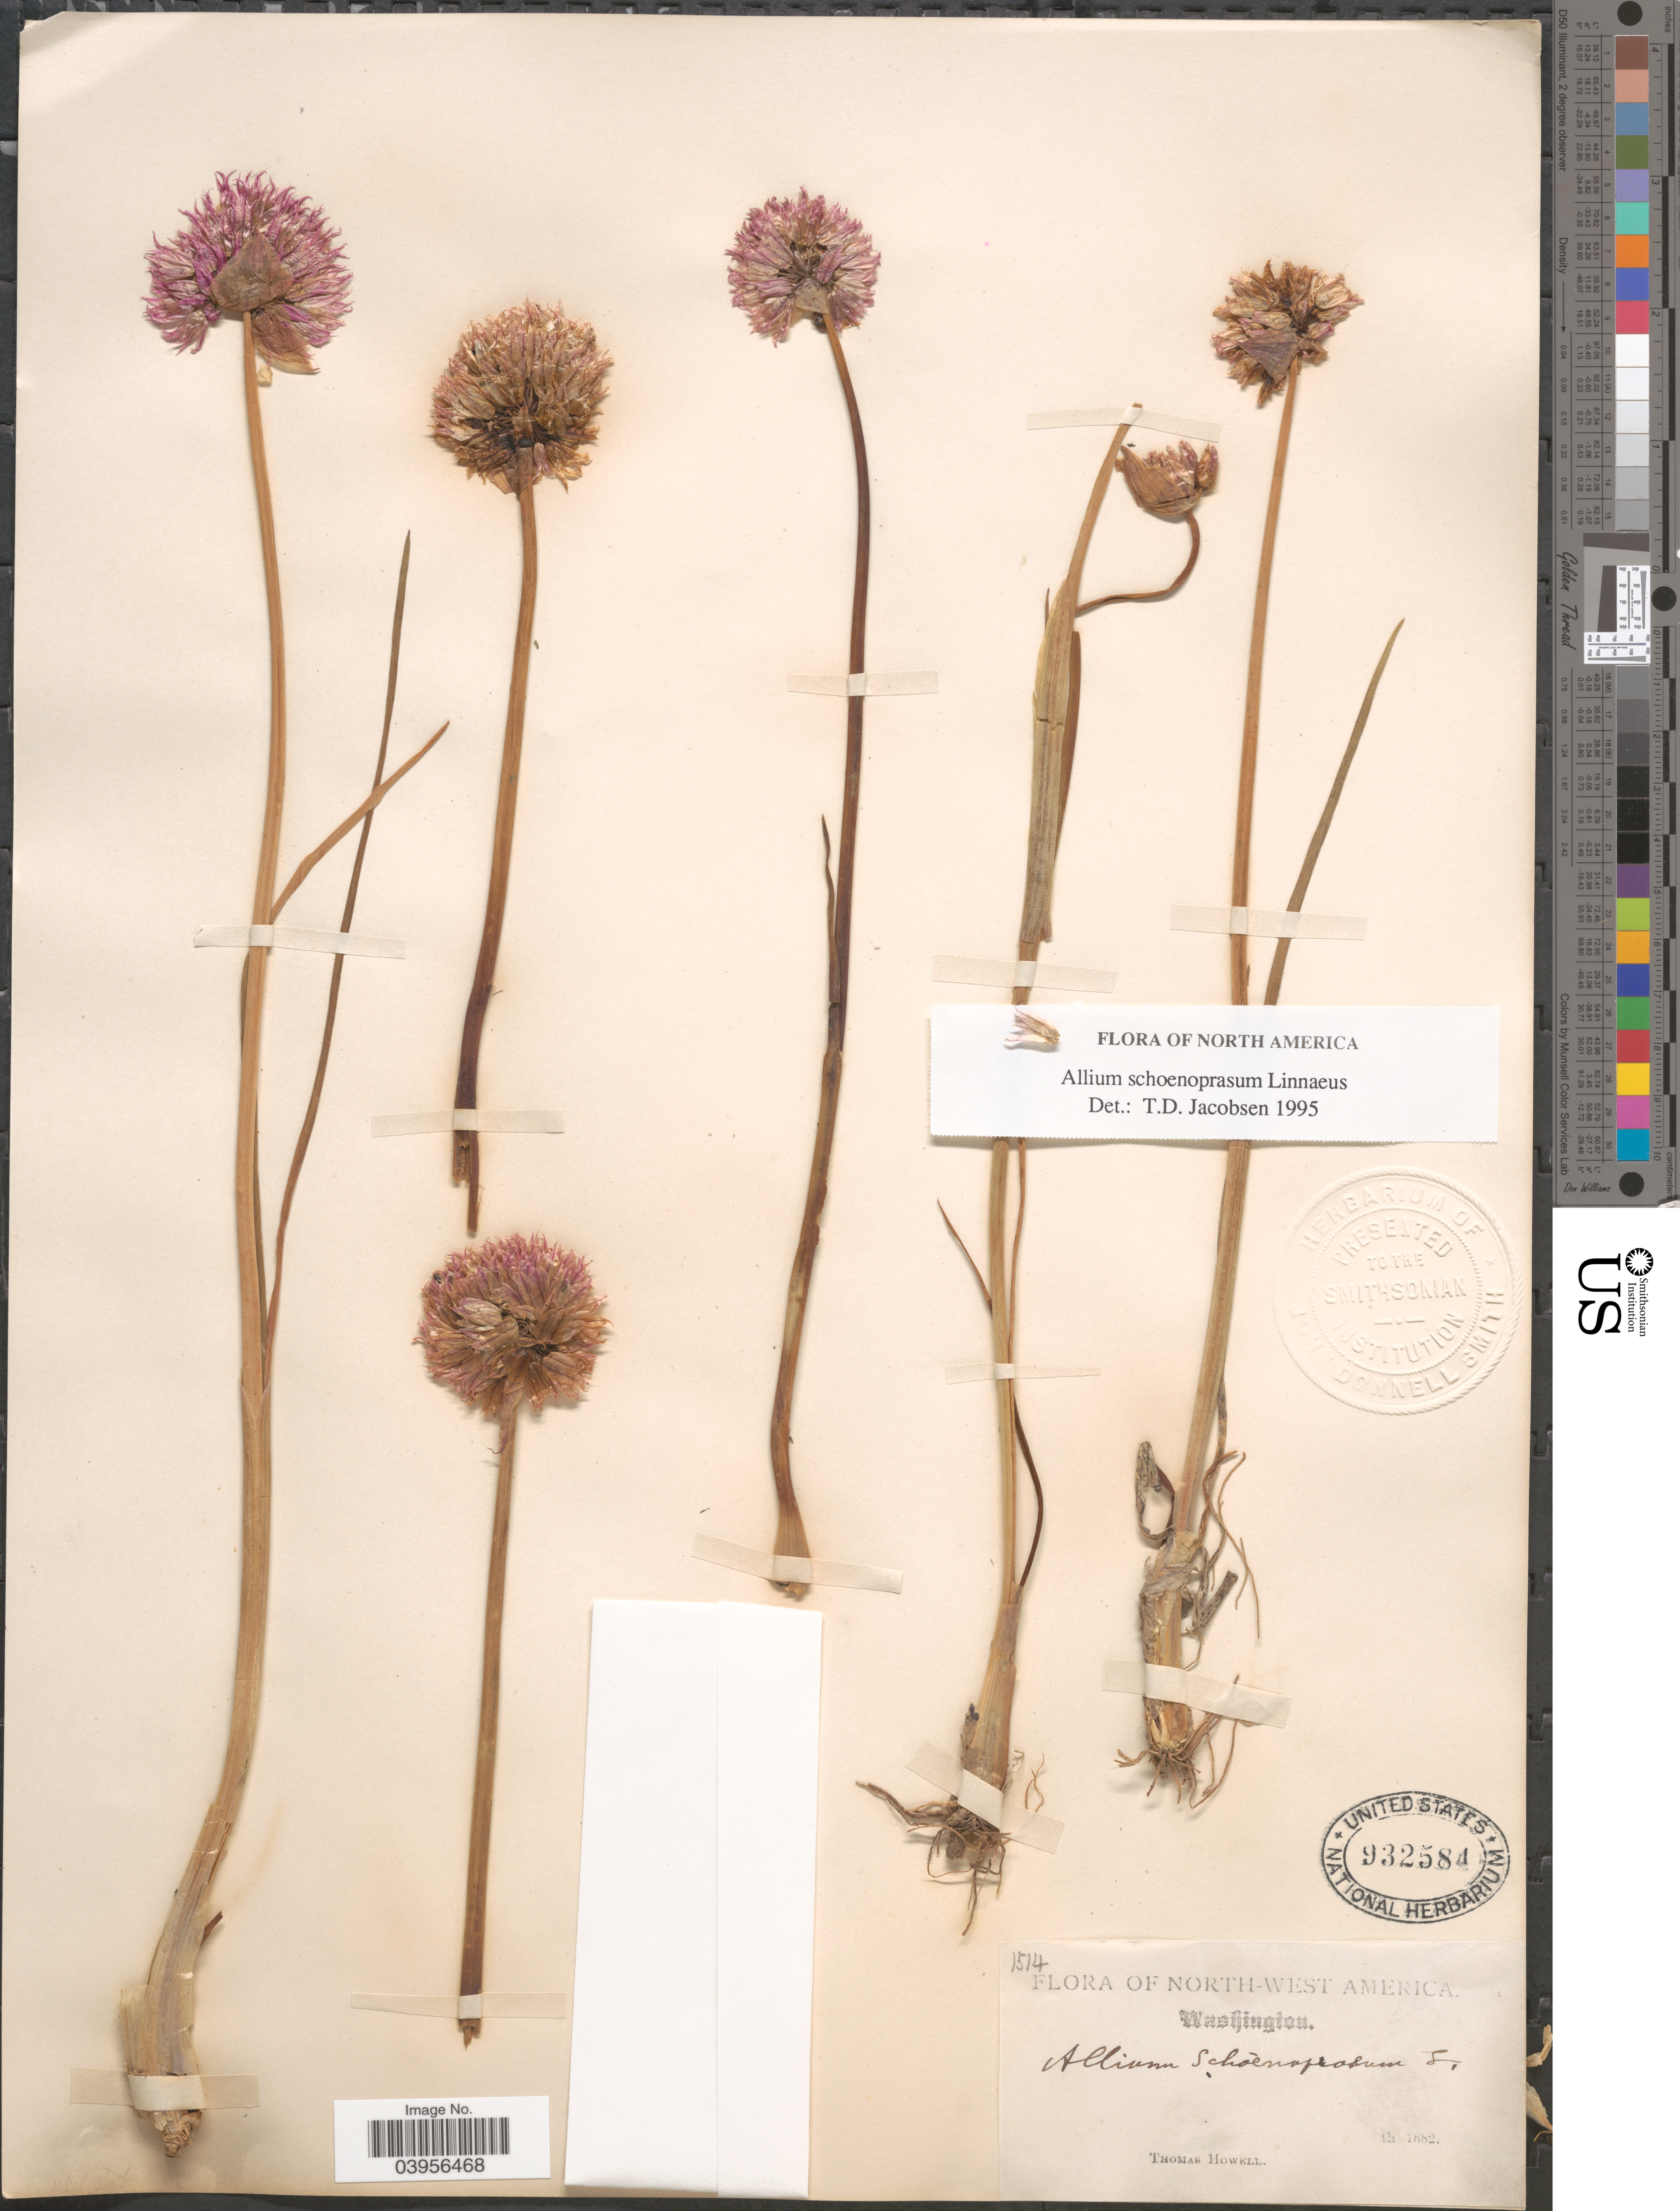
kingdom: Plantae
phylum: Tracheophyta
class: Liliopsida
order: Asparagales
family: Amaryllidaceae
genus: Allium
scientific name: Allium schoenoprasum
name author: L.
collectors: T. Howell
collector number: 1514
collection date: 1882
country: United States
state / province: Washington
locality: North-West America.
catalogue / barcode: US 932584